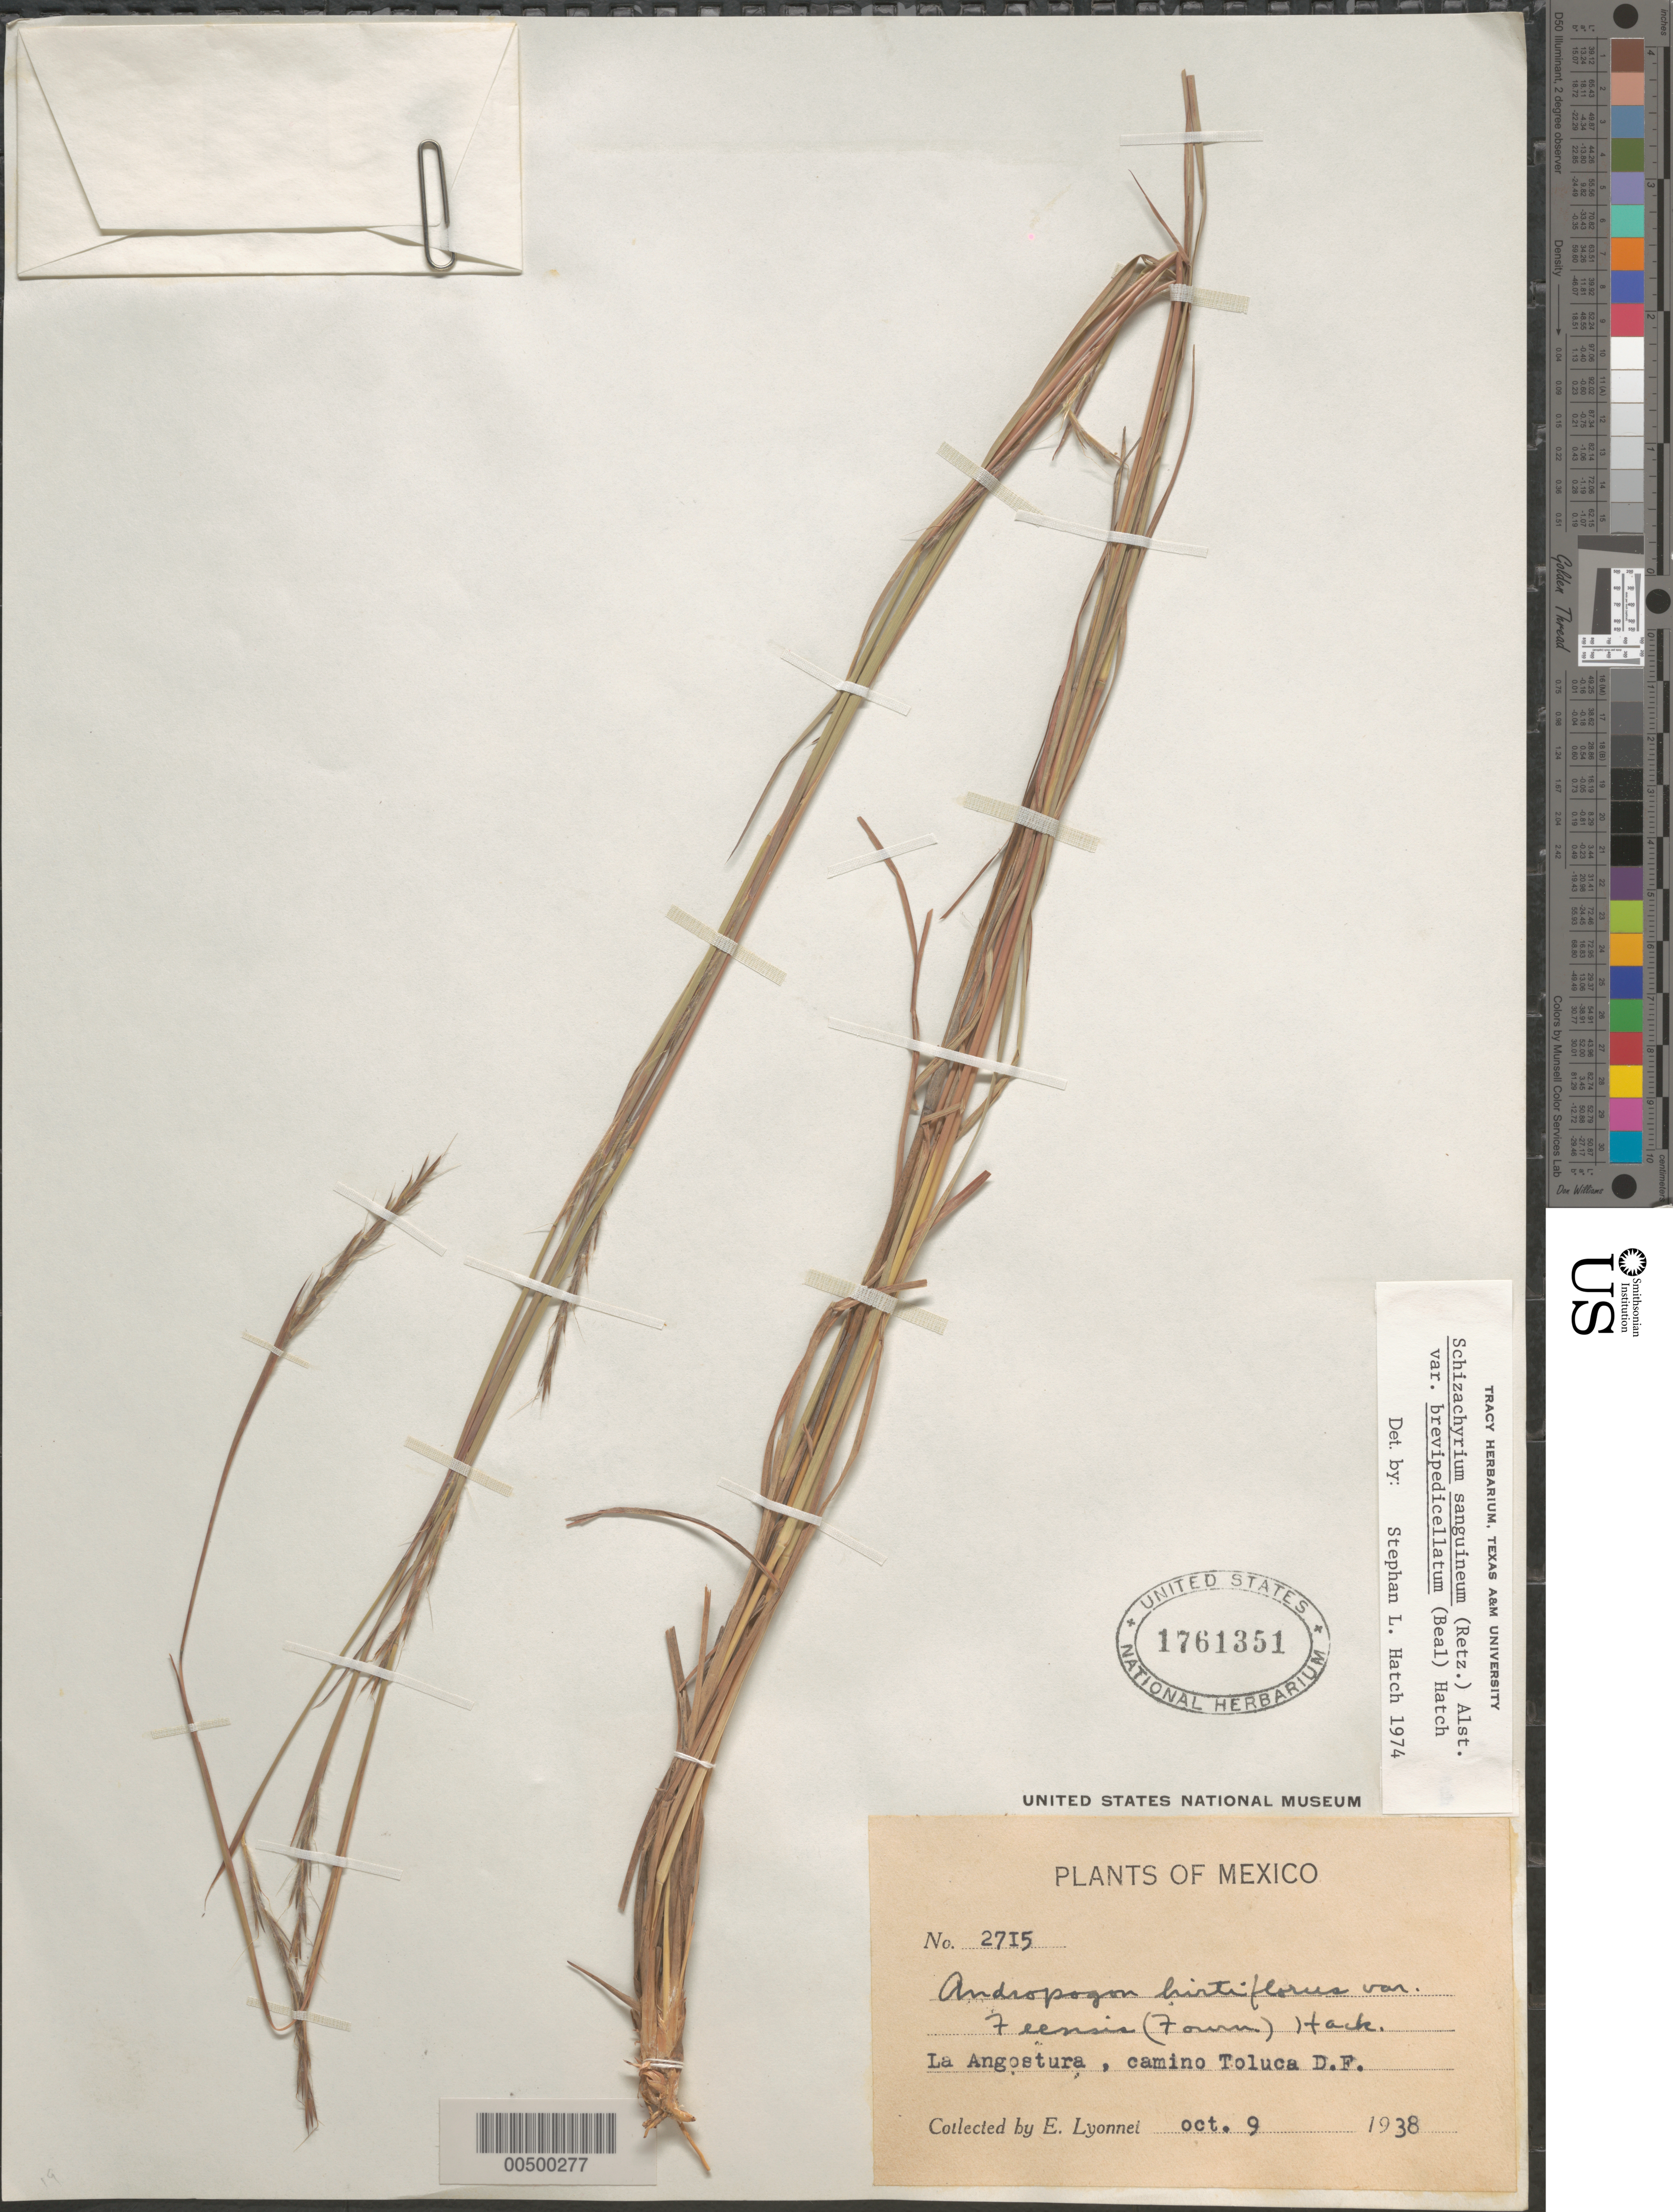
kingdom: Plantae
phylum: Tracheophyta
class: Liliopsida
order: Poales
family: Poaceae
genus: Schizachyrium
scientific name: Schizachyrium sanguineum var. brevipedicellatum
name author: (W.J. Beal) S.L. Hatch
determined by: Hatch, S. L.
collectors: Bro. E. Lyonnet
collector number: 2715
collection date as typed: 9 Oct 1938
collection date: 1938-10-09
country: Mexico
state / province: Distrito Federal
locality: La Angostura, camino Toluca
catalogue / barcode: US 1761351